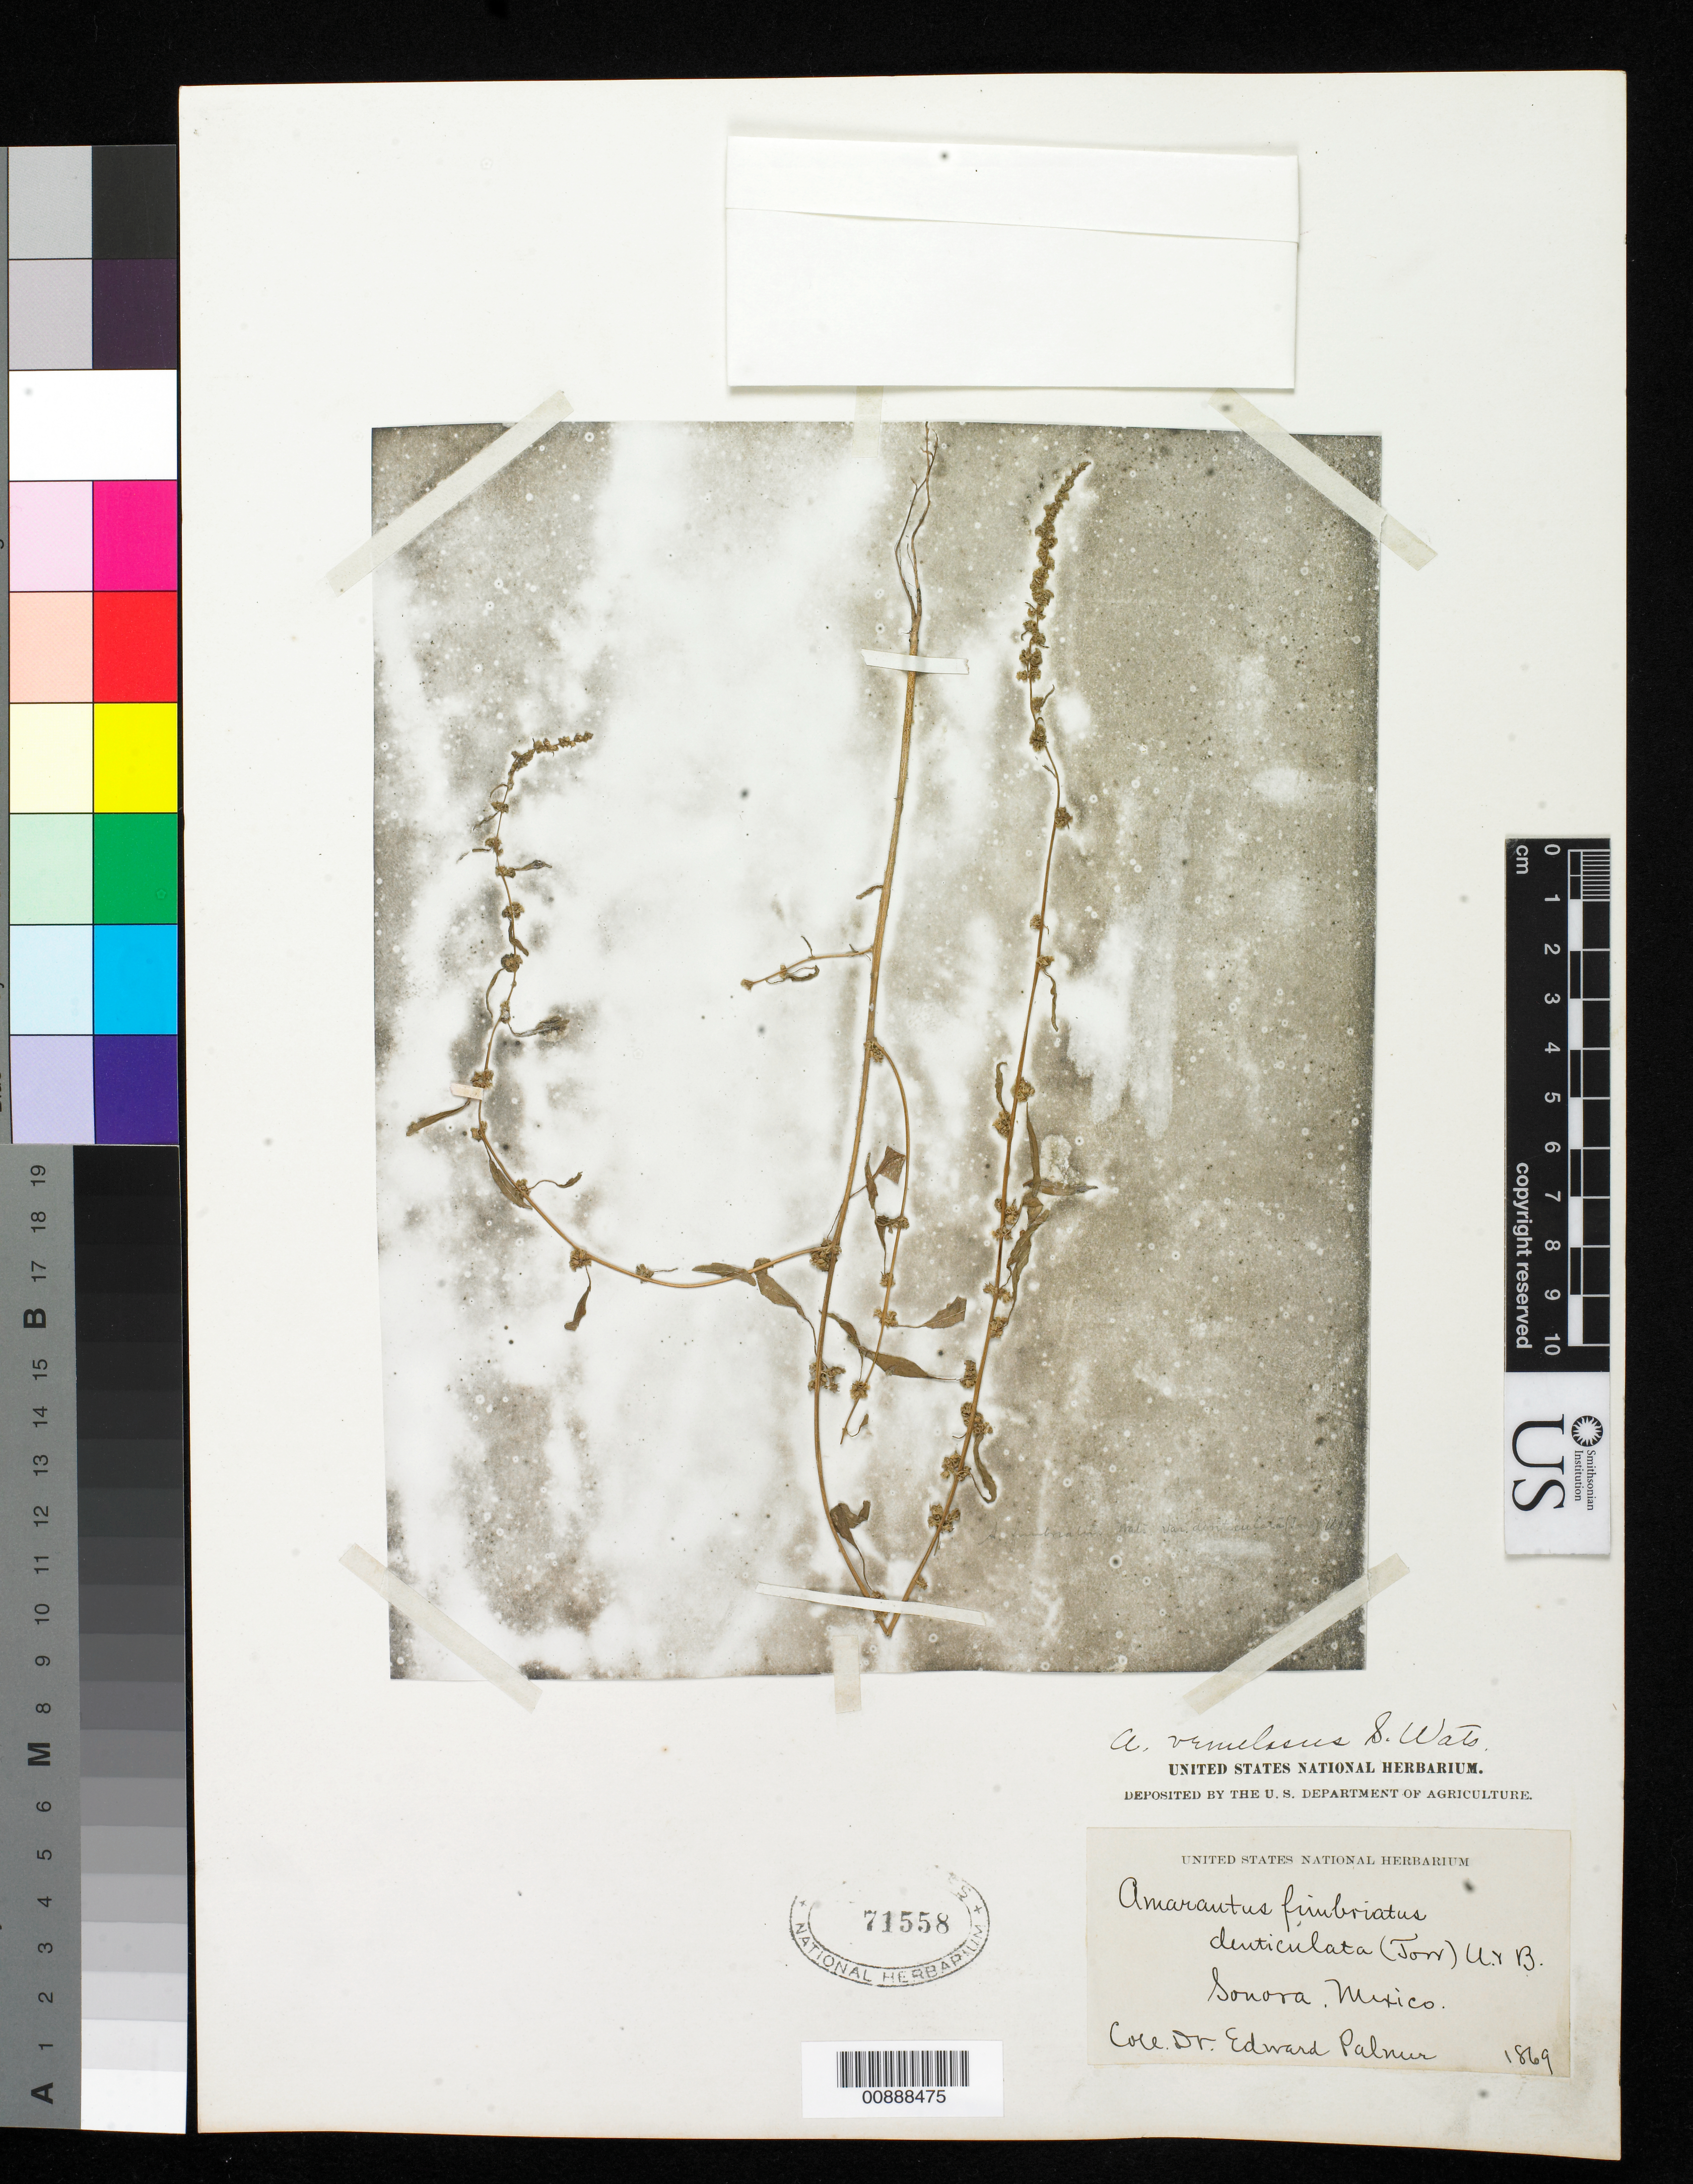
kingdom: Plantae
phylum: Tracheophyta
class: Magnoliopsida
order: Caryophyllales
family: Amaranthaceae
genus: Amaranthus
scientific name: Amaranthus venulosus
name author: S. Watson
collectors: E. Palmer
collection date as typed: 1869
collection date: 1869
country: Mexico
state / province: Sonora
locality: Sonora.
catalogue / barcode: US 71558